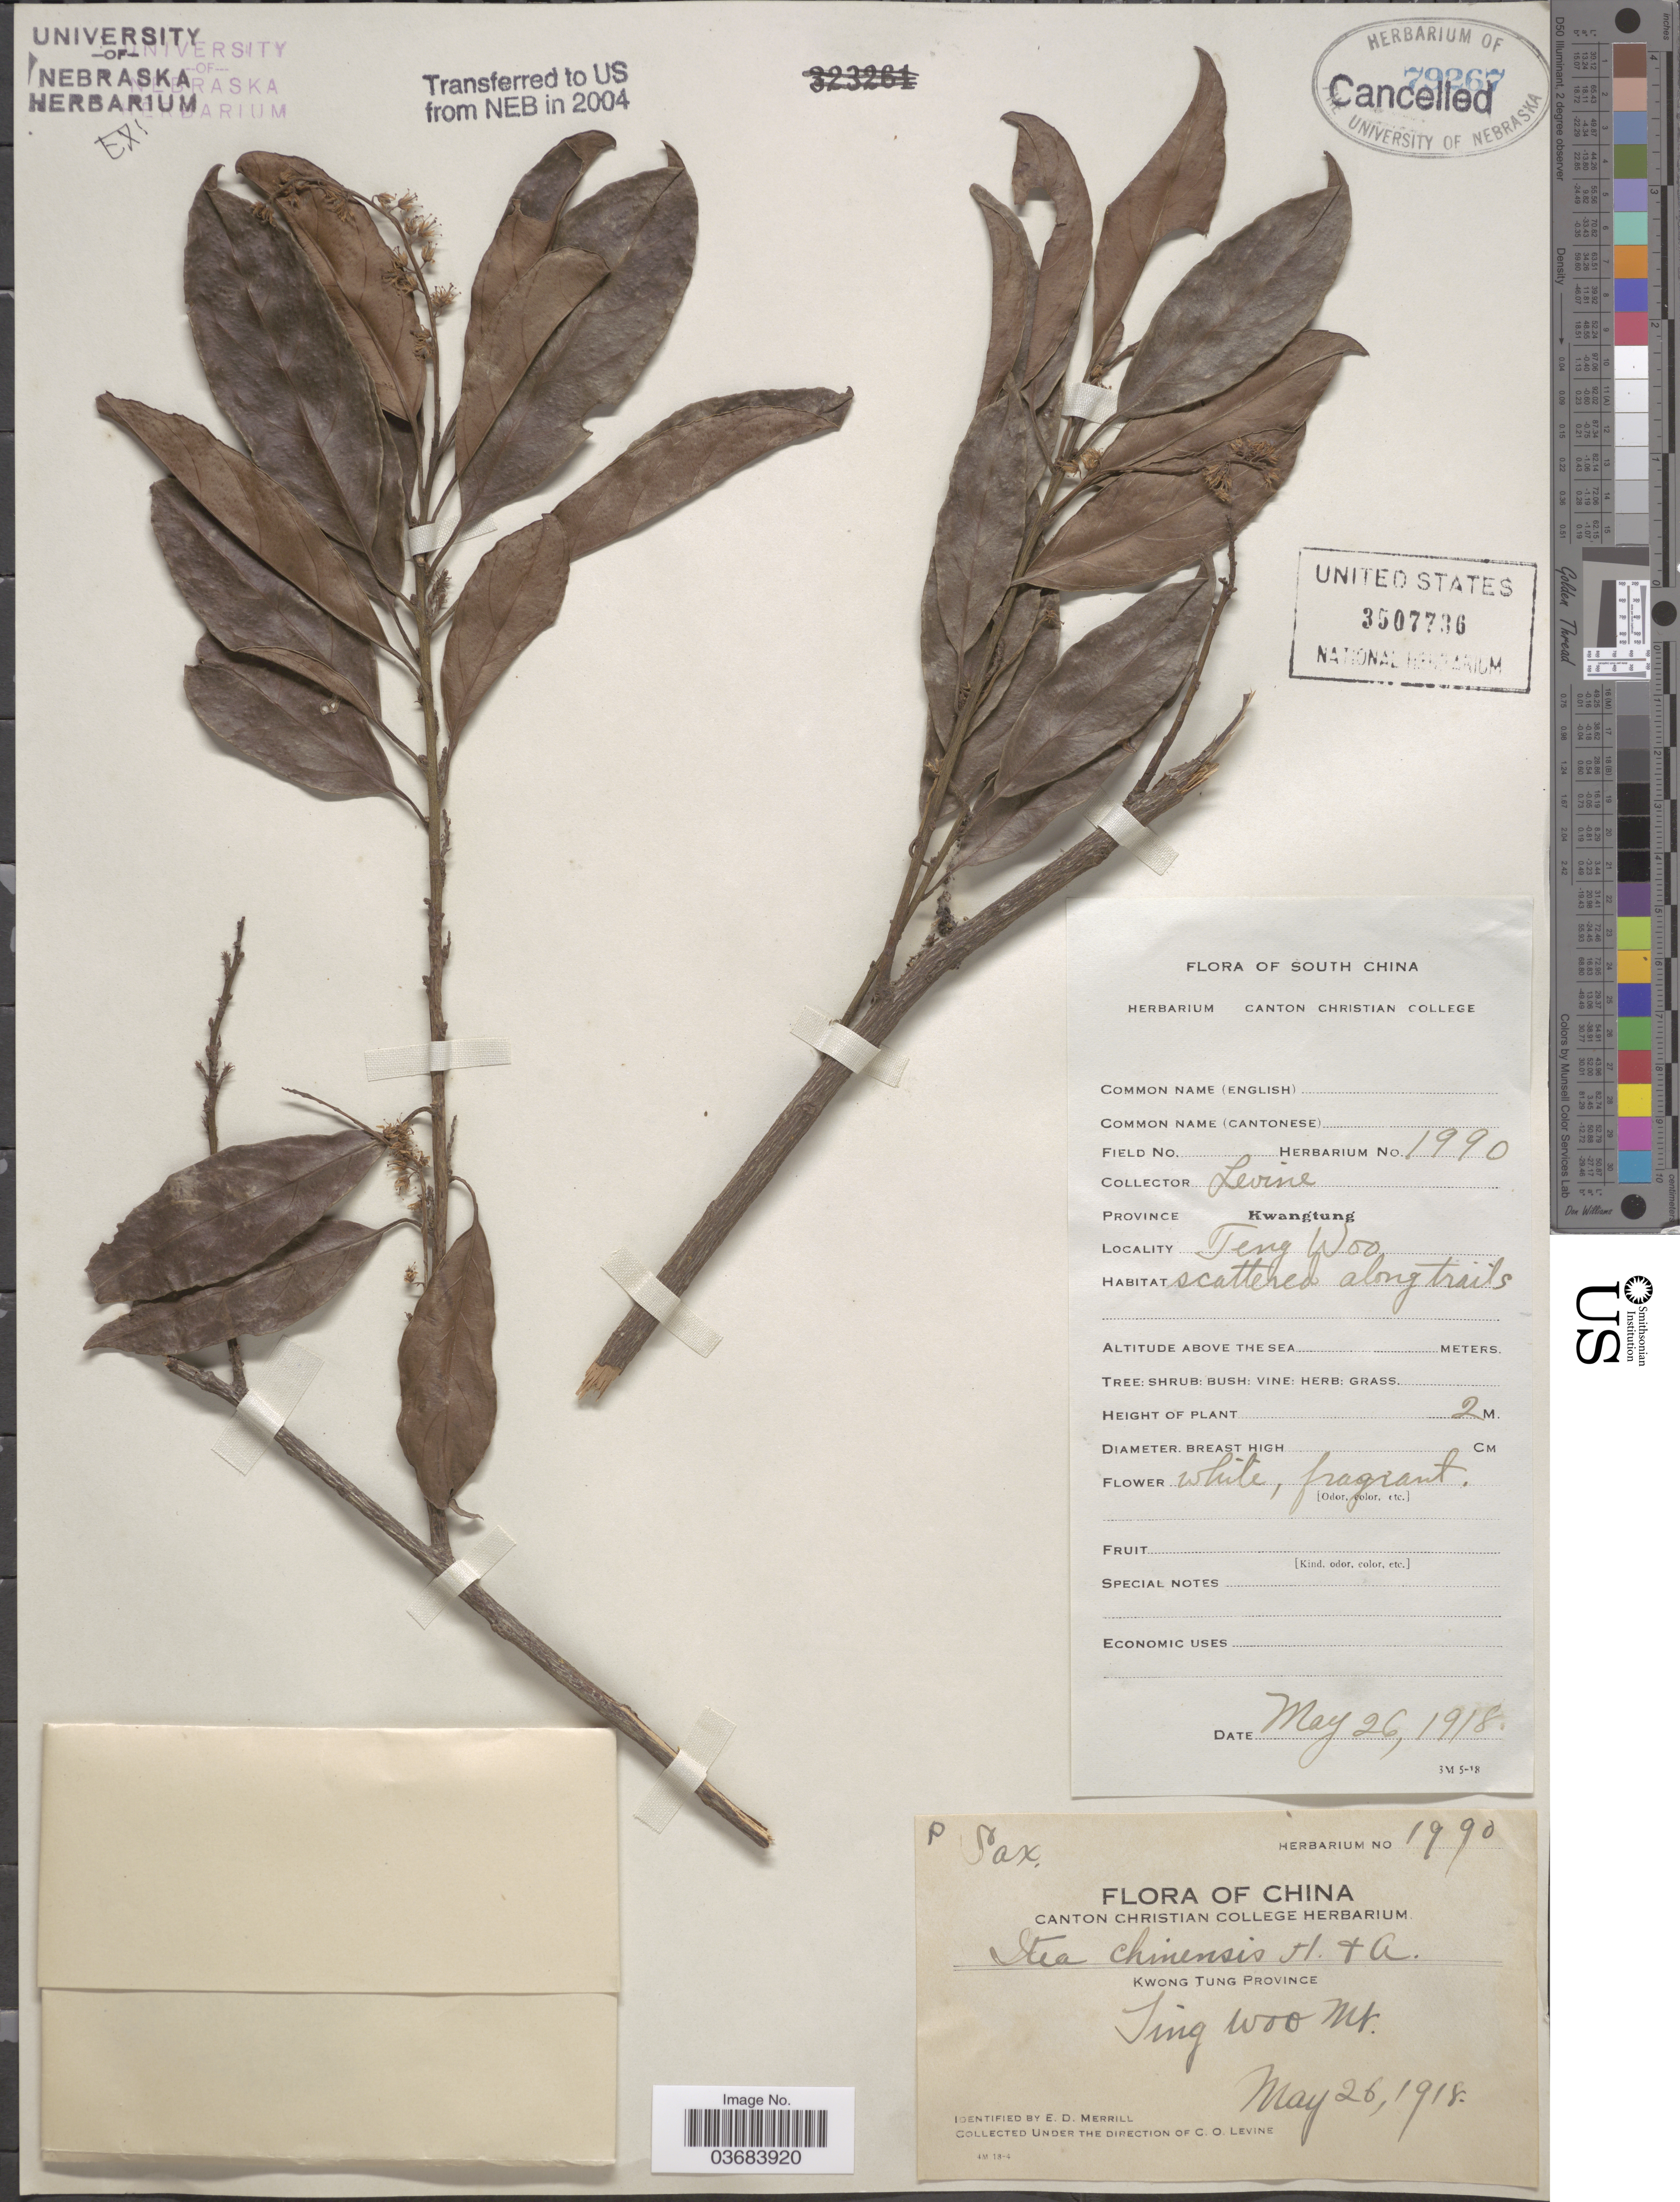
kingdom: Plantae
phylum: Tracheophyta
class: Magnoliopsida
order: Saxifragales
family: Iteaceae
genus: Itea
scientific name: Itea chinensis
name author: W. Hook. & H.J. Arn.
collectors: C. O. Levine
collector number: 1990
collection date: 1918-05-26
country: China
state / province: Guangdong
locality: Kwong Tung Province. Ting Woo Mt. South China.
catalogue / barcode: US 3507736